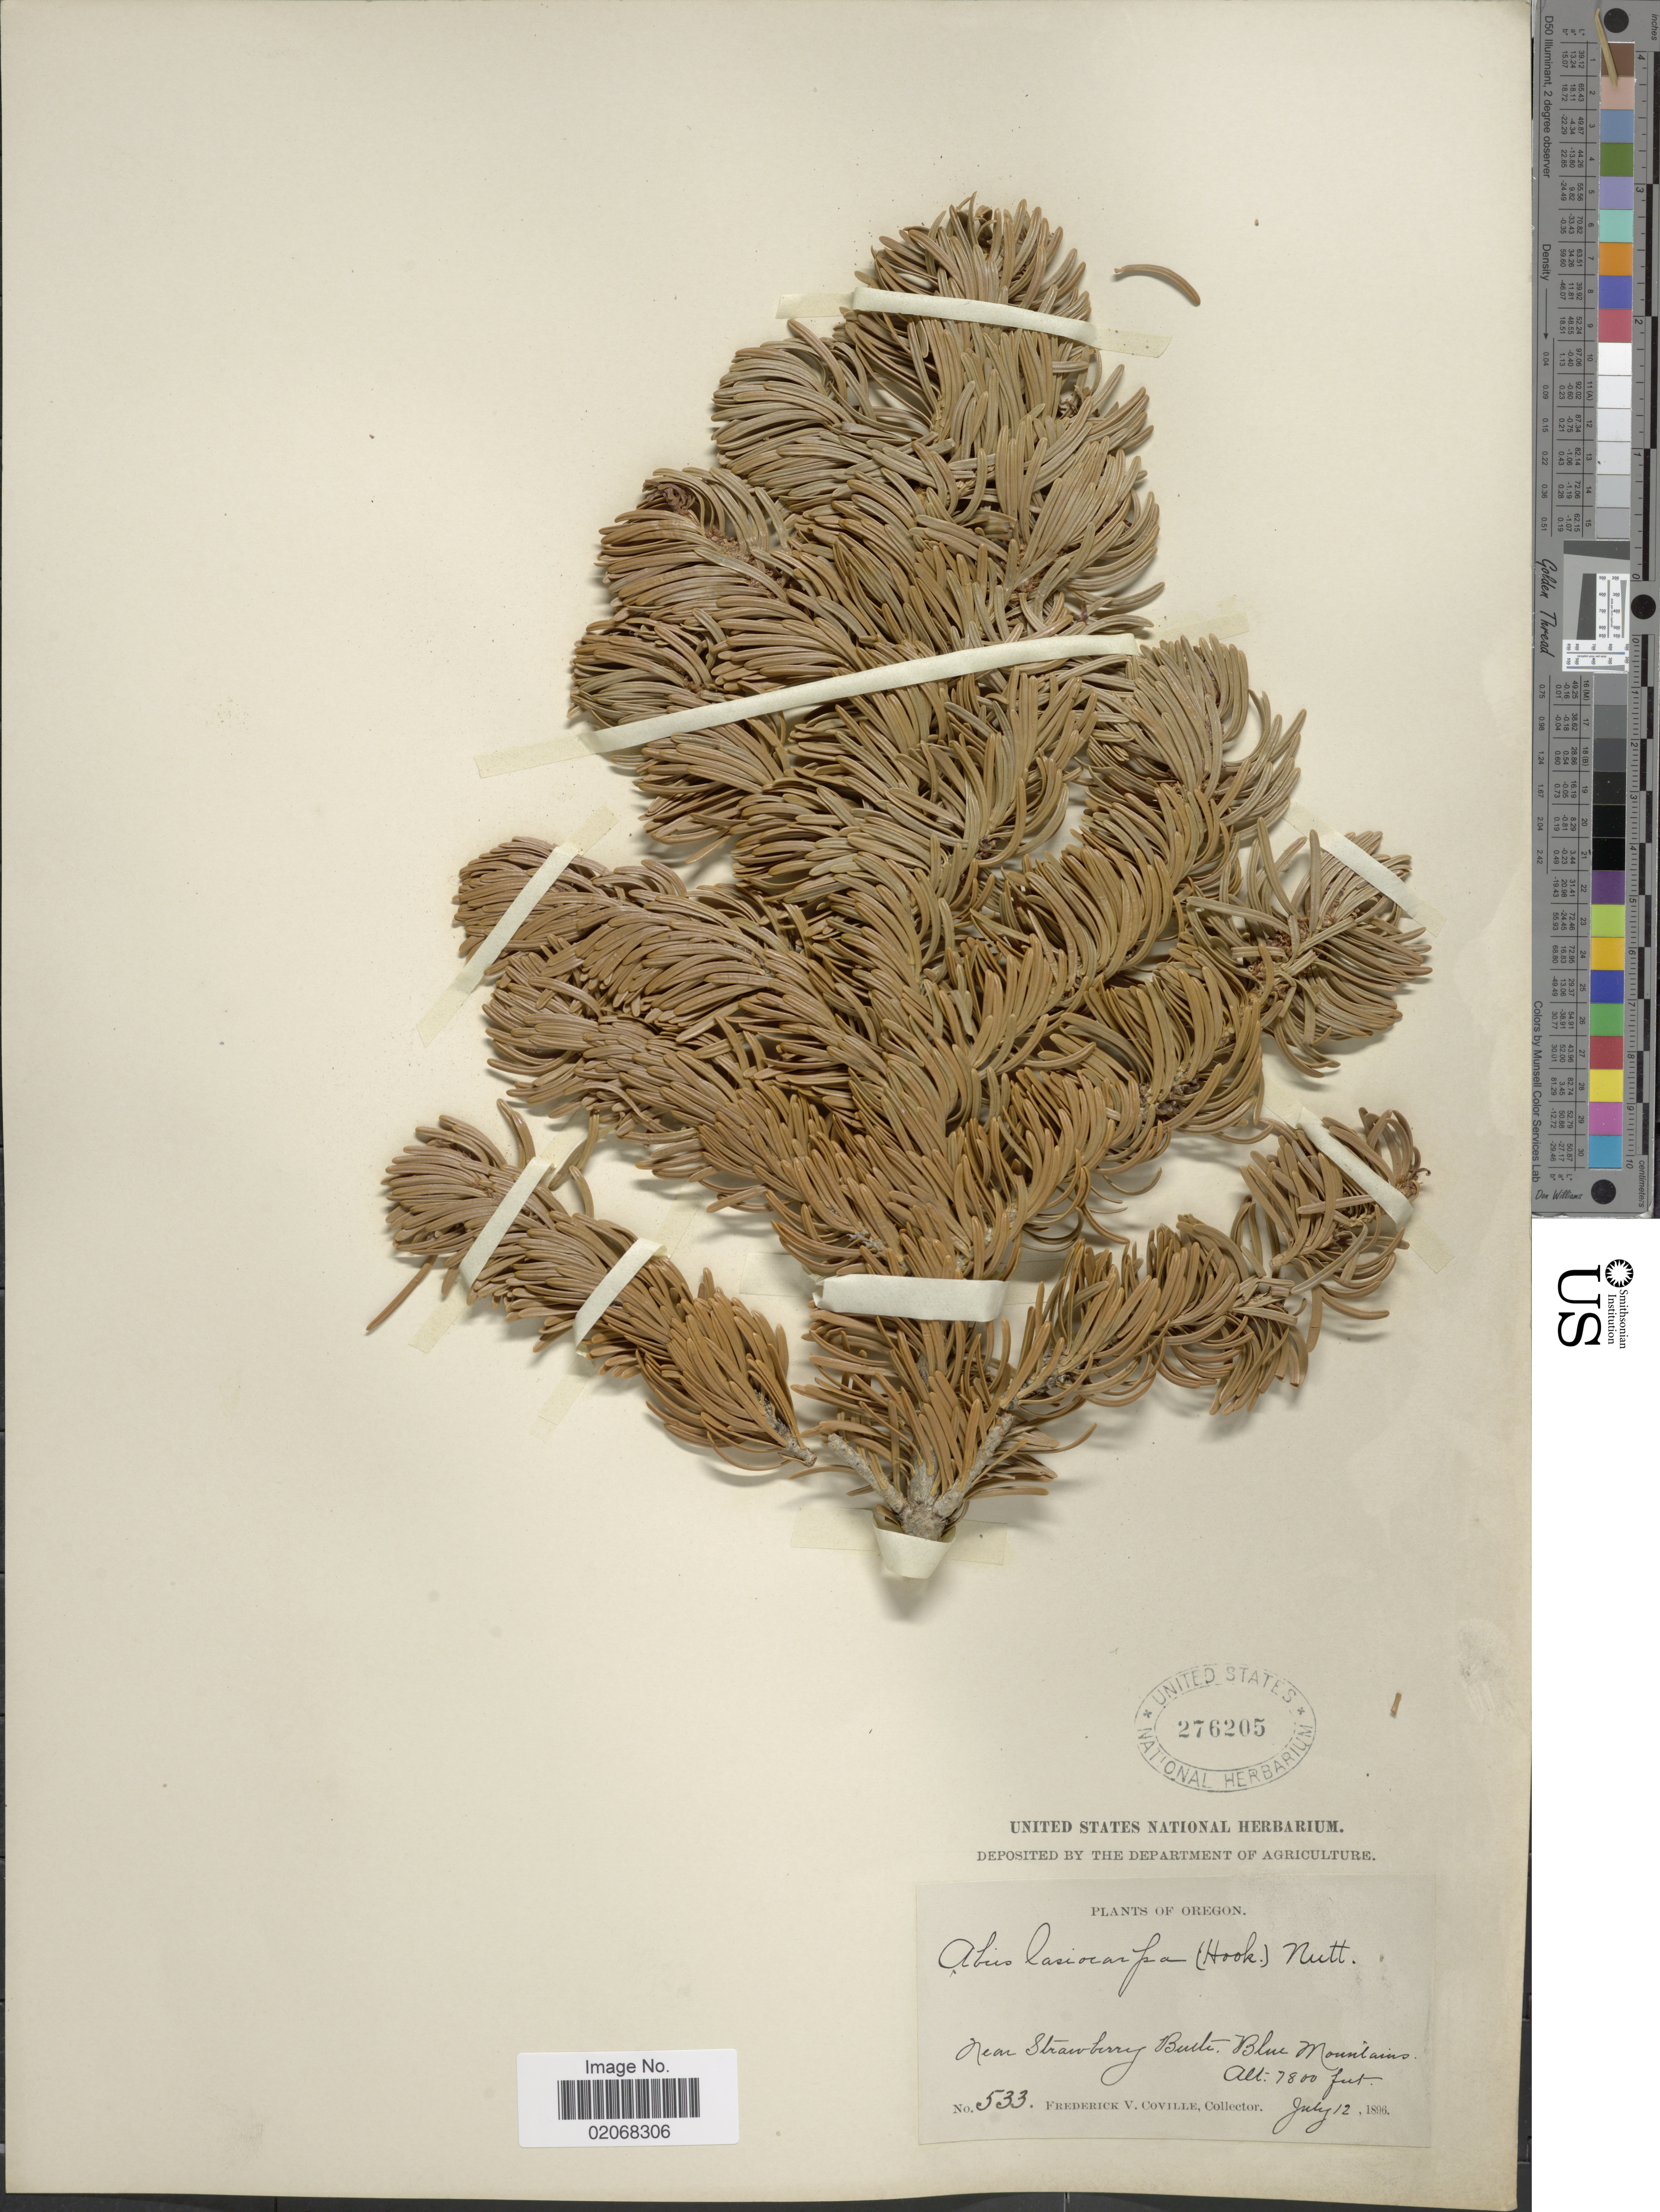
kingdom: Plantae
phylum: Tracheophyta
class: Pinopsida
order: Pinales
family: Pinaceae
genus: Abies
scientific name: Abies lasiocarpa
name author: (Hook.) Nutt.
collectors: F. V. Coville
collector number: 533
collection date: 1896-07-12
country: United States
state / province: Oregon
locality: Near Strawberry Butte, Blue Mountains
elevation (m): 2377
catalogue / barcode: US 276205